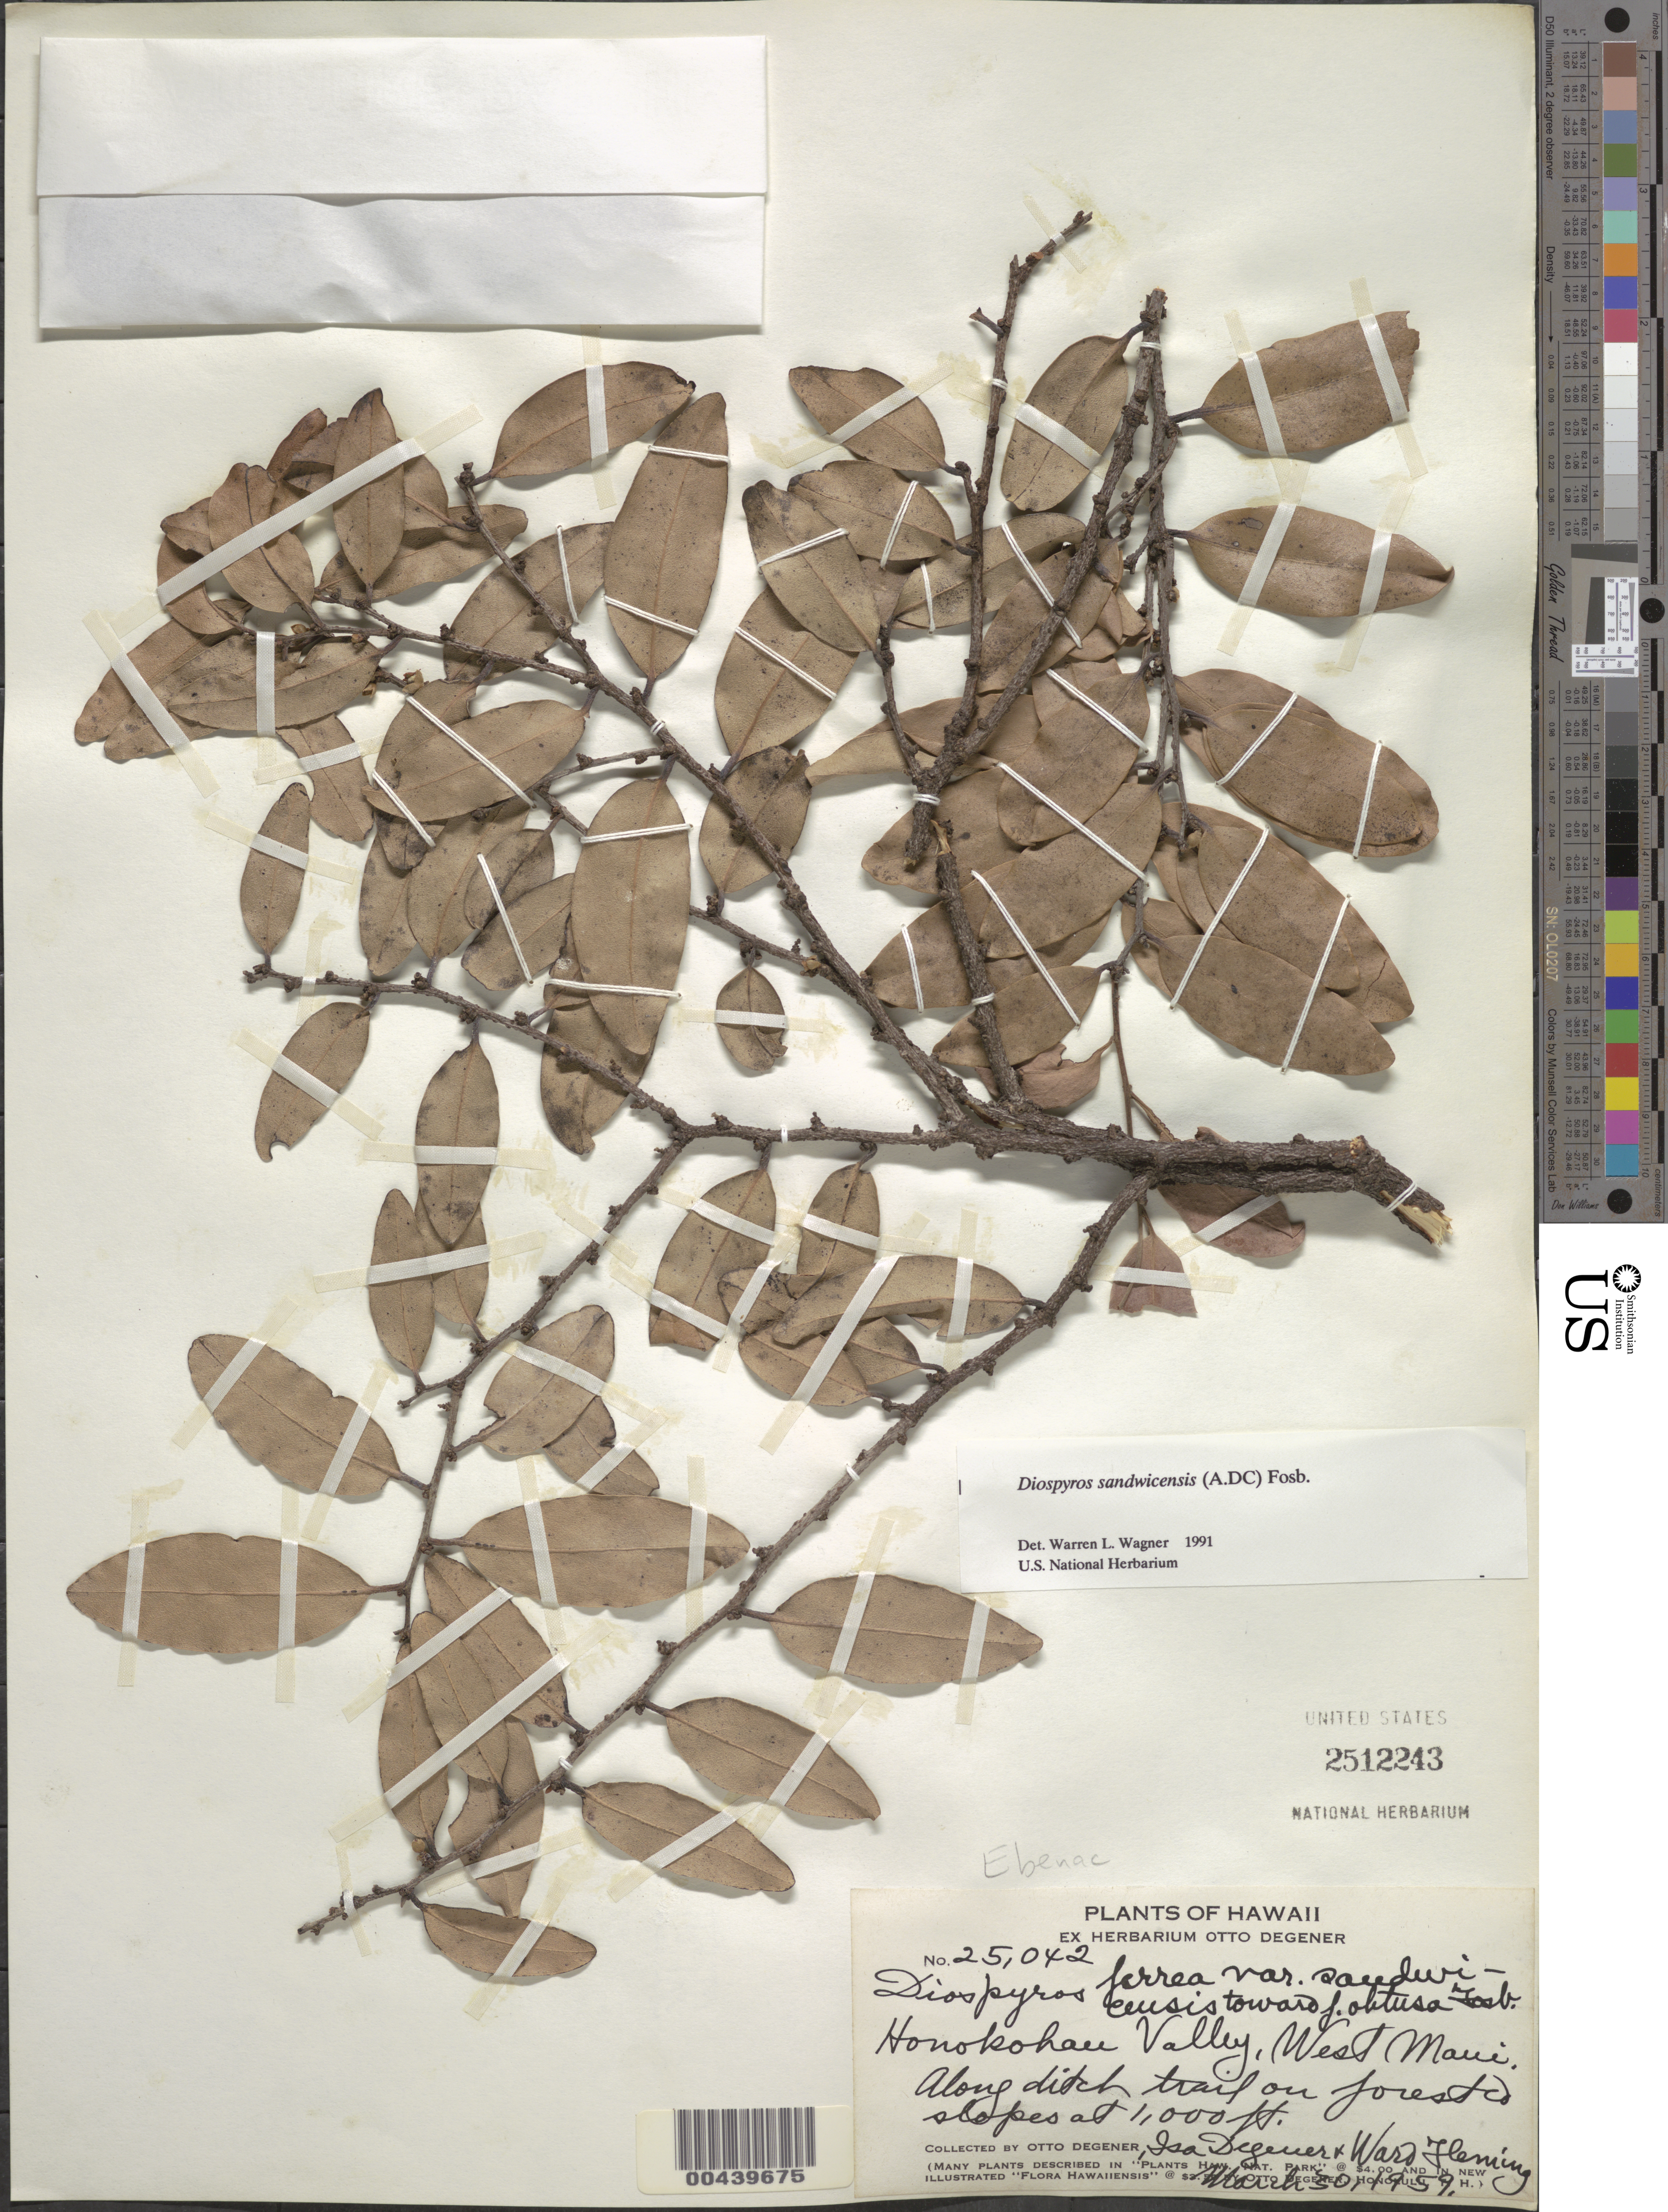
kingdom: Plantae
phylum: Tracheophyta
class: Magnoliopsida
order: Ericales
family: Ebenaceae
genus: Diospyros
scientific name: Diospyros sandwicensis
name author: (A. DC.) Fosberg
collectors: O. Degener, I. Degener & W. Fleming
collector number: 25042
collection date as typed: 30 Mar 1959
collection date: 1959-03-30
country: United States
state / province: Hawaii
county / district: Maui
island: Maui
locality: Honokohau Valley, W Maui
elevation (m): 305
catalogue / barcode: US 2512243